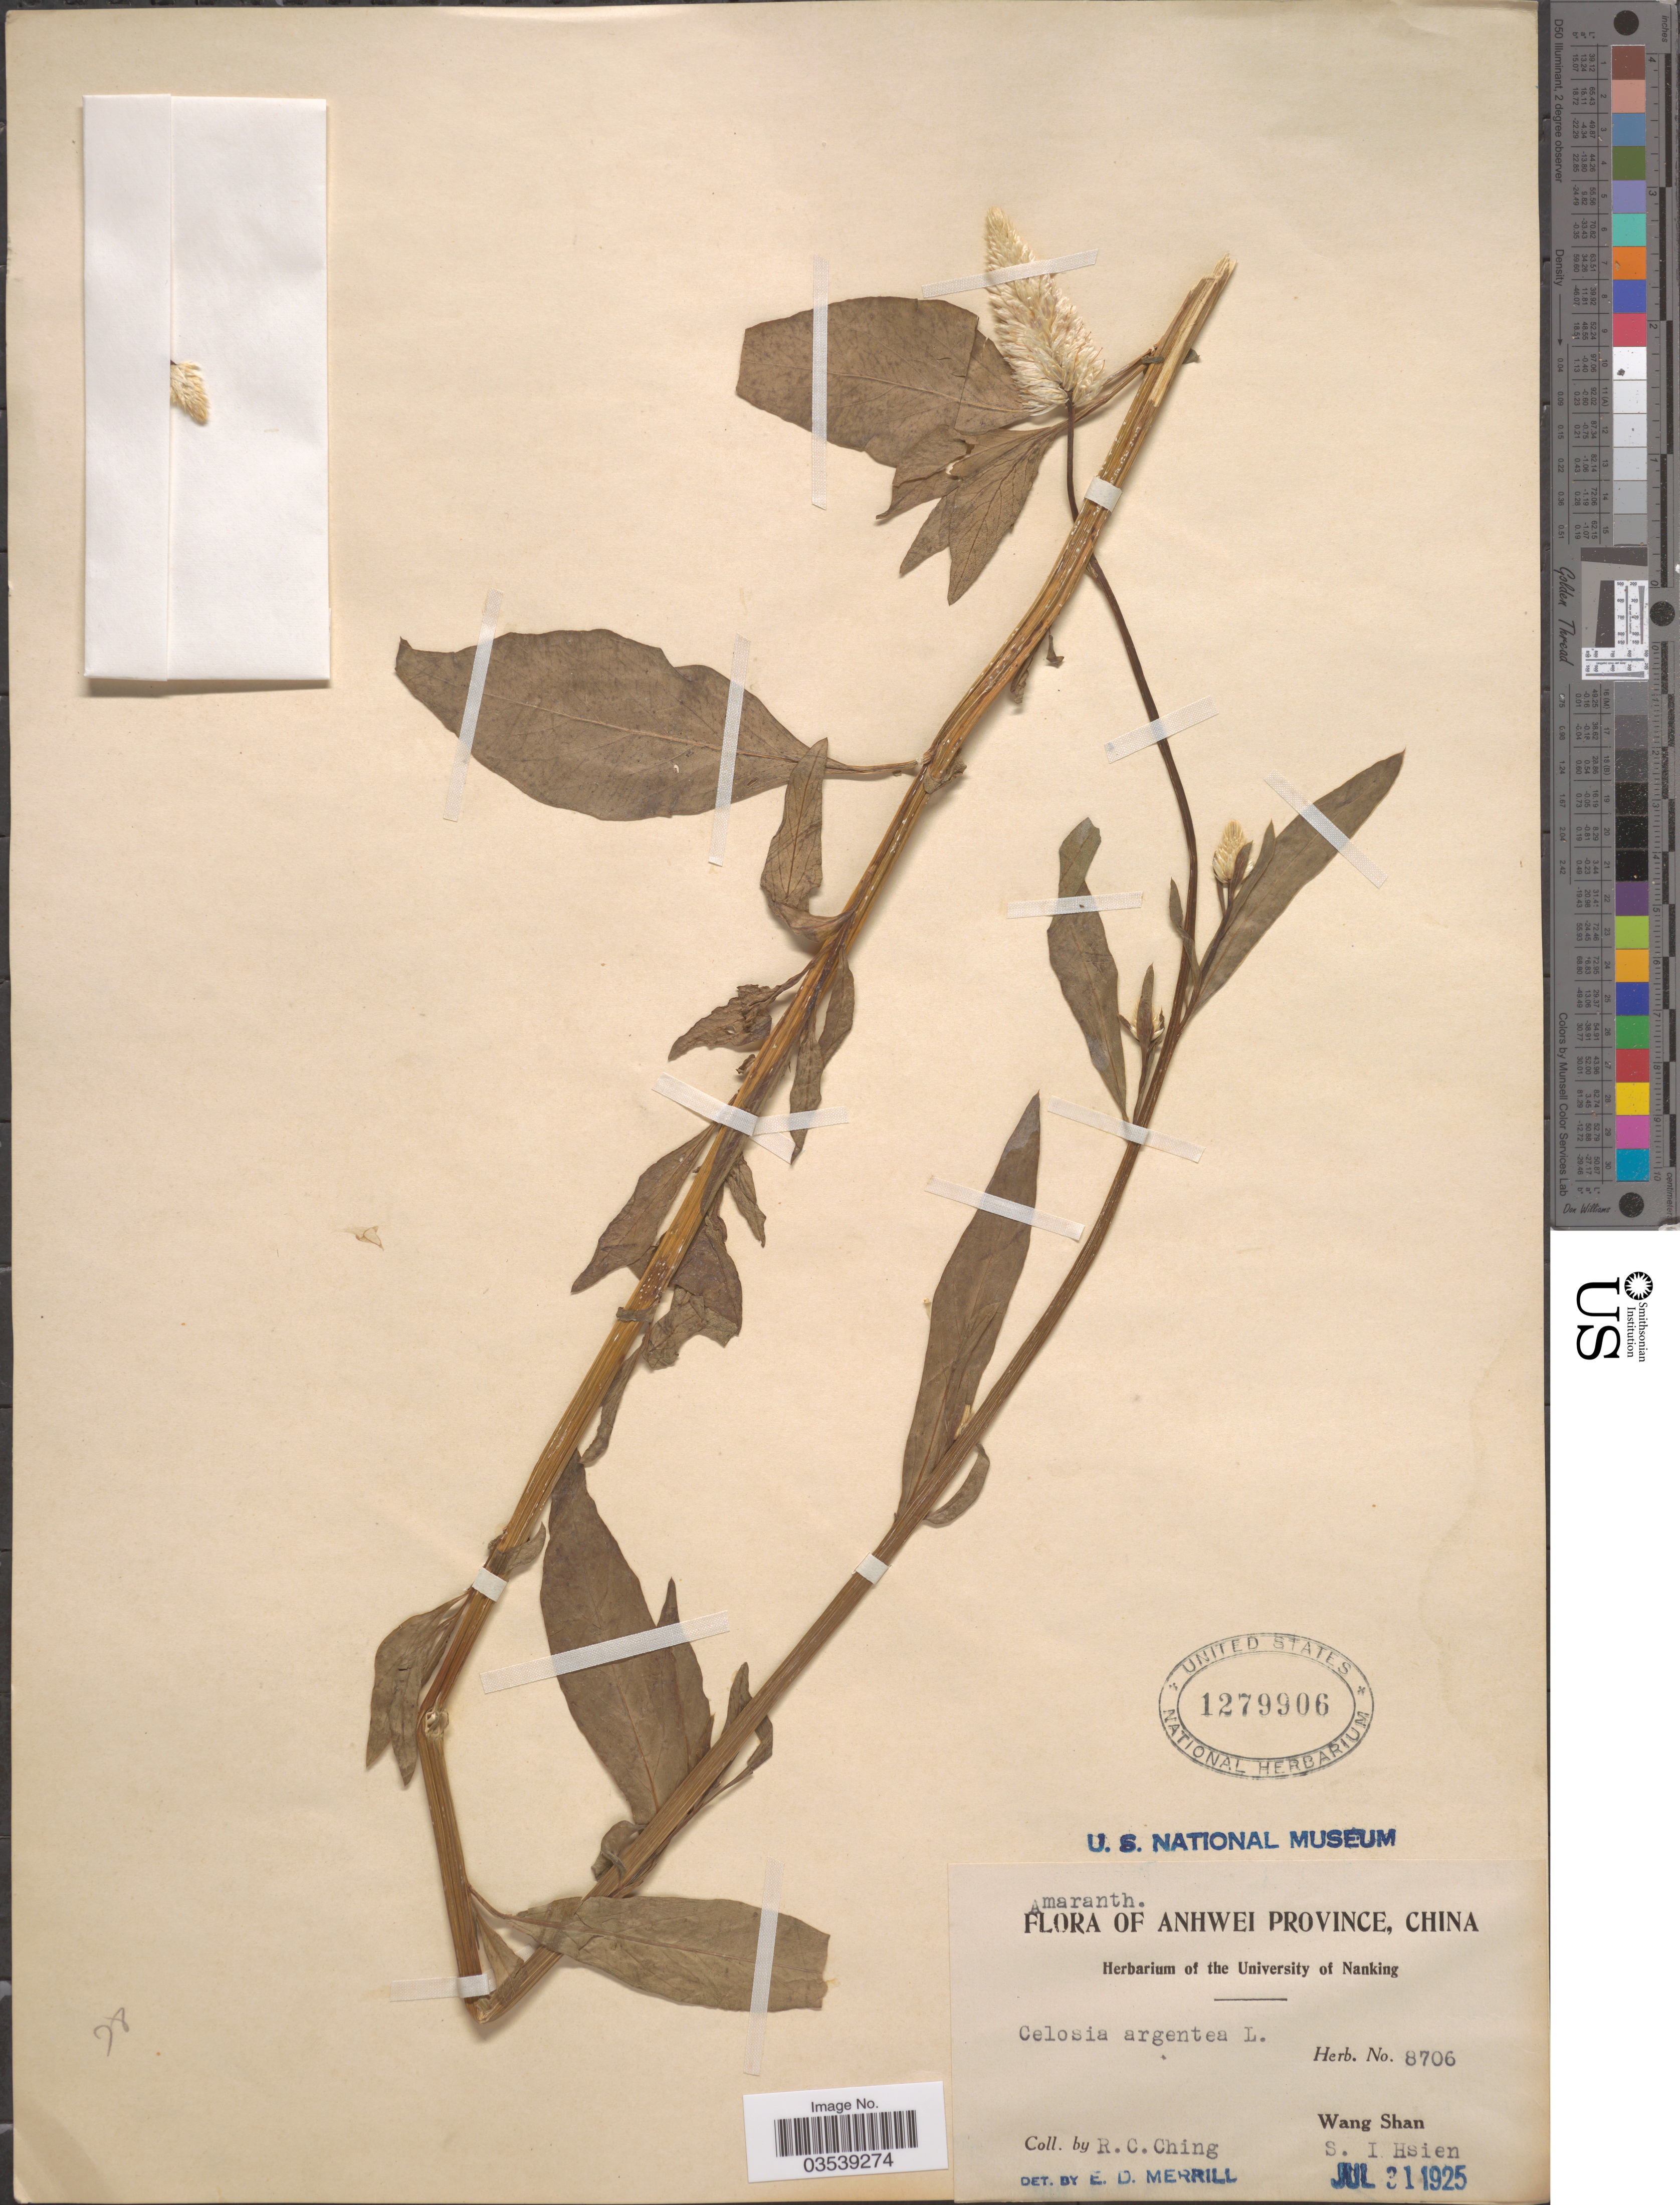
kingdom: Plantae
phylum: Tracheophyta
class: Magnoliopsida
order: Caryophyllales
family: Amaranthaceae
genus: Celosia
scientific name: Celosia argentea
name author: L.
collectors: R. C. Ching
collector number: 8706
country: China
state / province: Anhui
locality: Anhwei Province, Wang Shan, S.I. Hsien.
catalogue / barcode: US 1279906